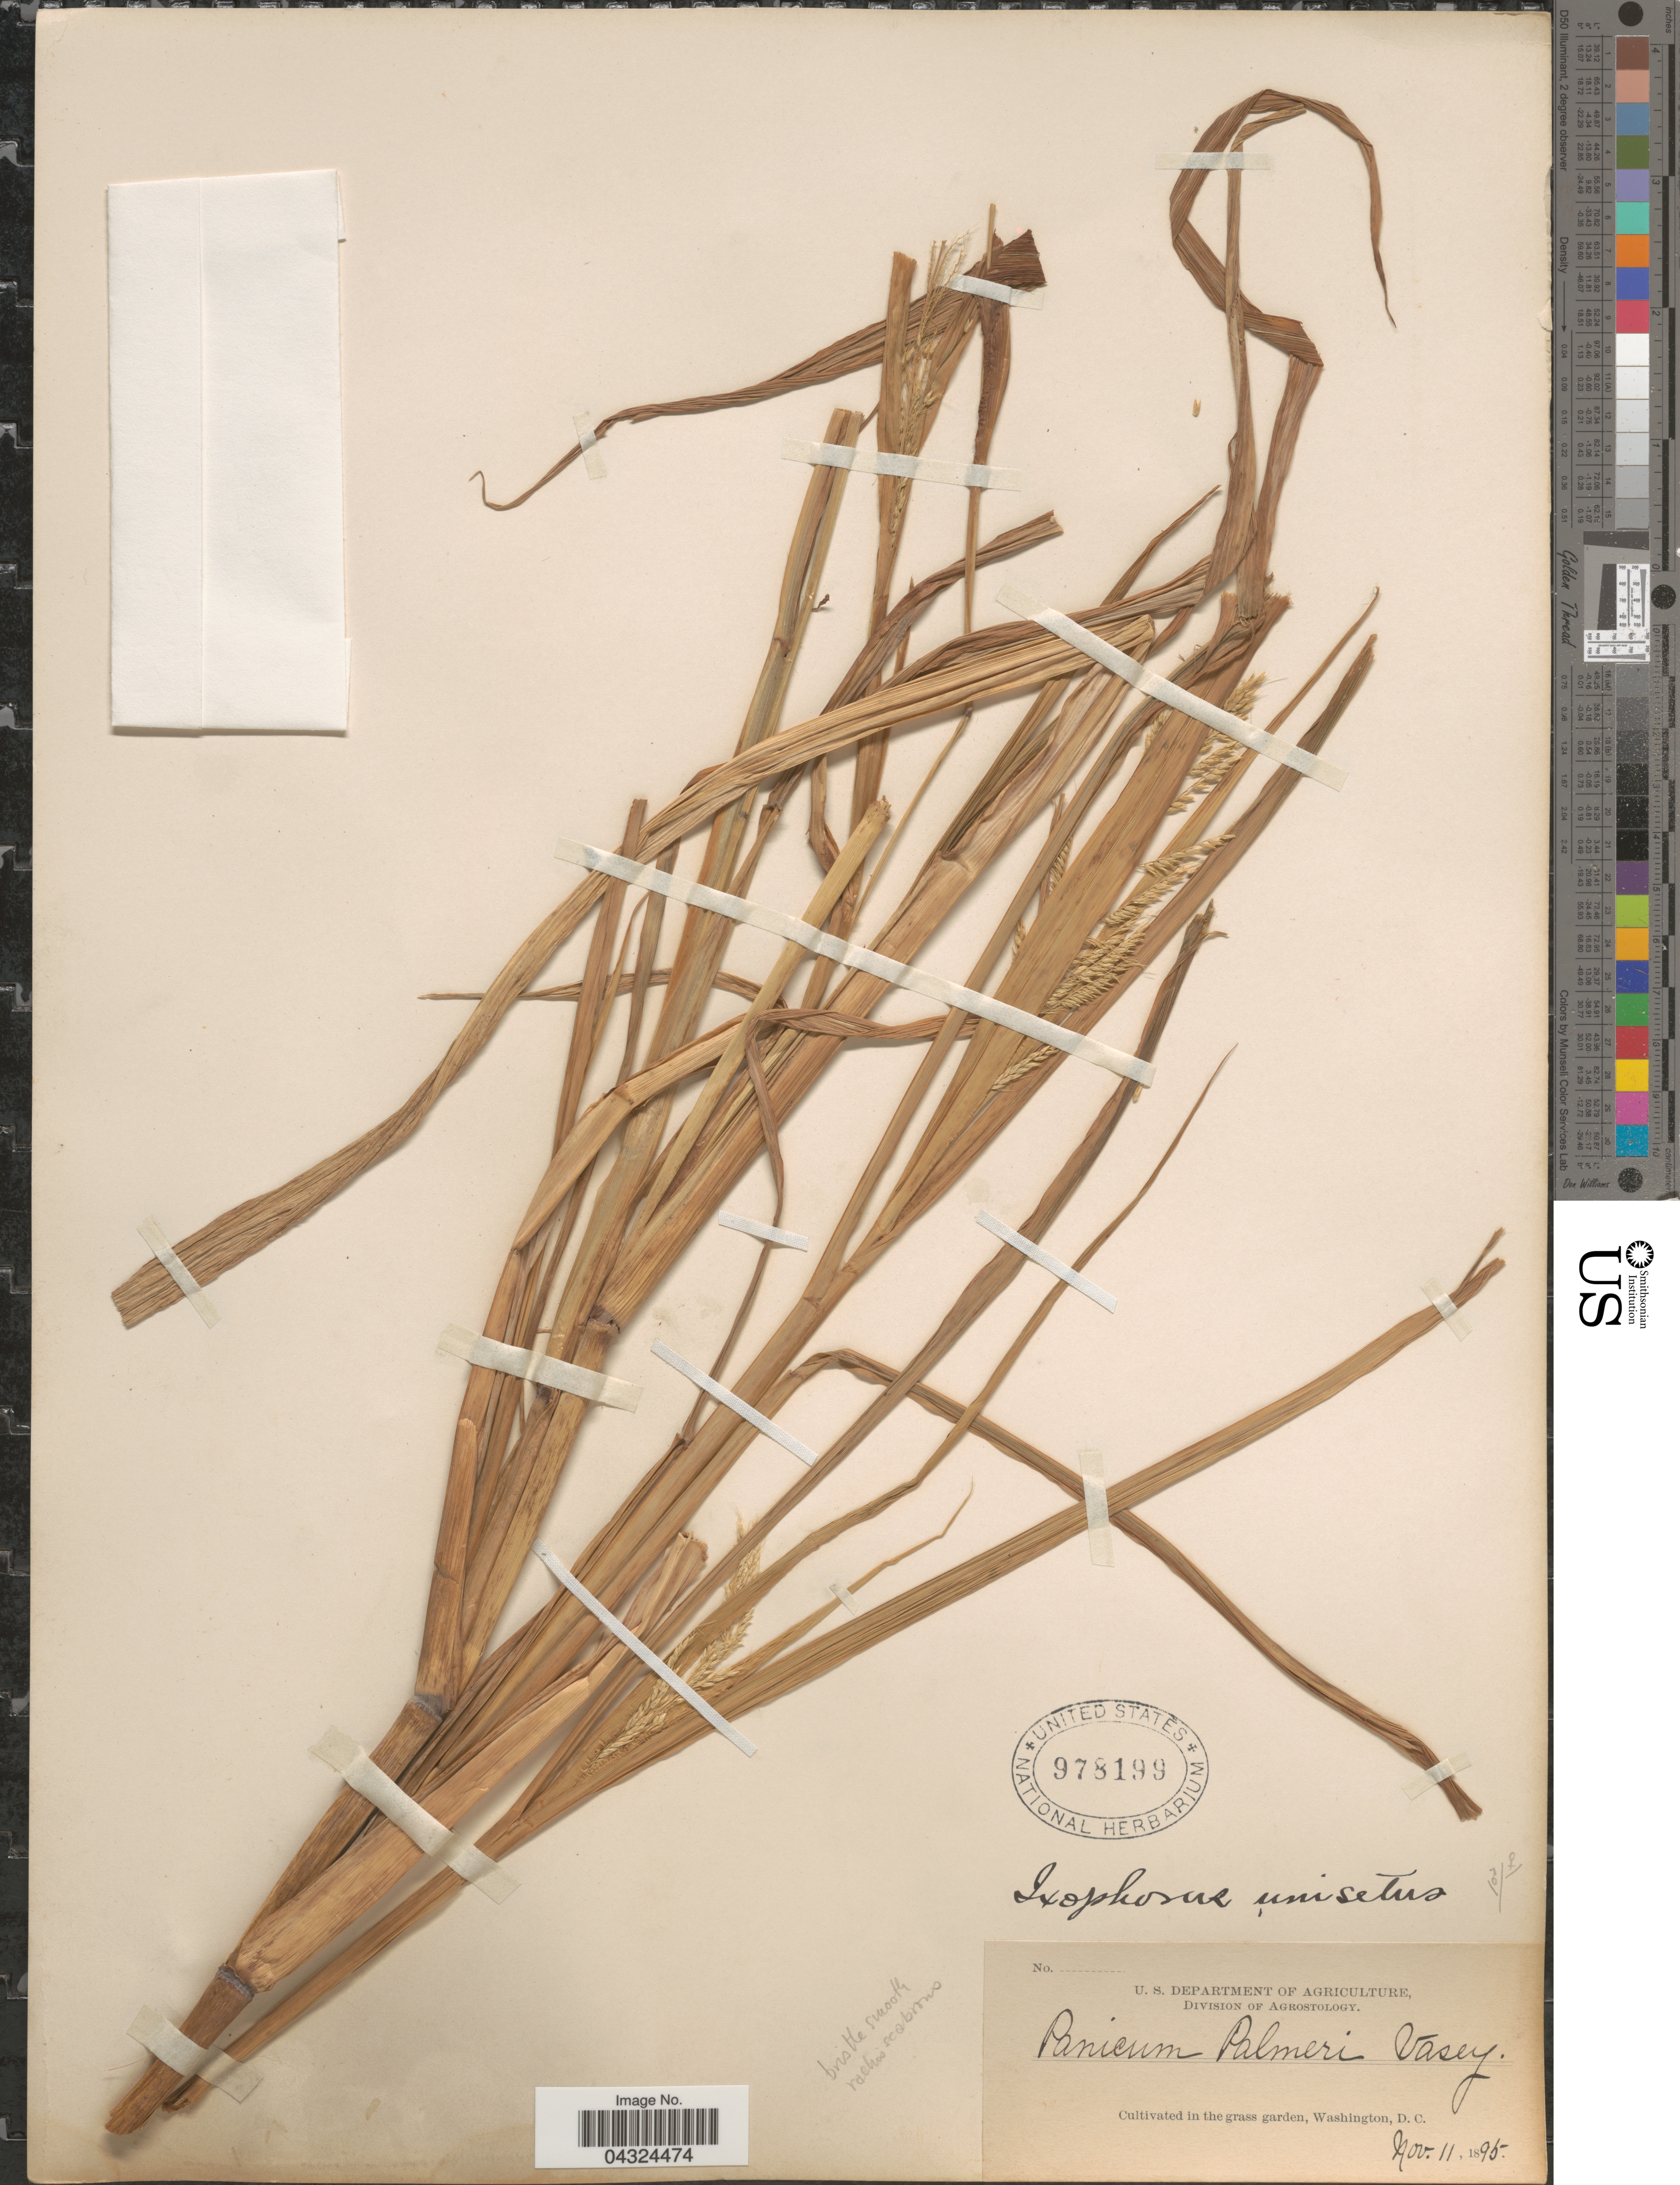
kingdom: Plantae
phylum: Tracheophyta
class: Liliopsida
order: Poales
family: Poaceae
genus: Ixophorus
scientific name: Ixophorus unisetus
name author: (J. Presl) Schltdl.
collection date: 1895-11-11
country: United States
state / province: District of Columbia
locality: In the grass garden, Washington, D.C.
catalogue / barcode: US 978199